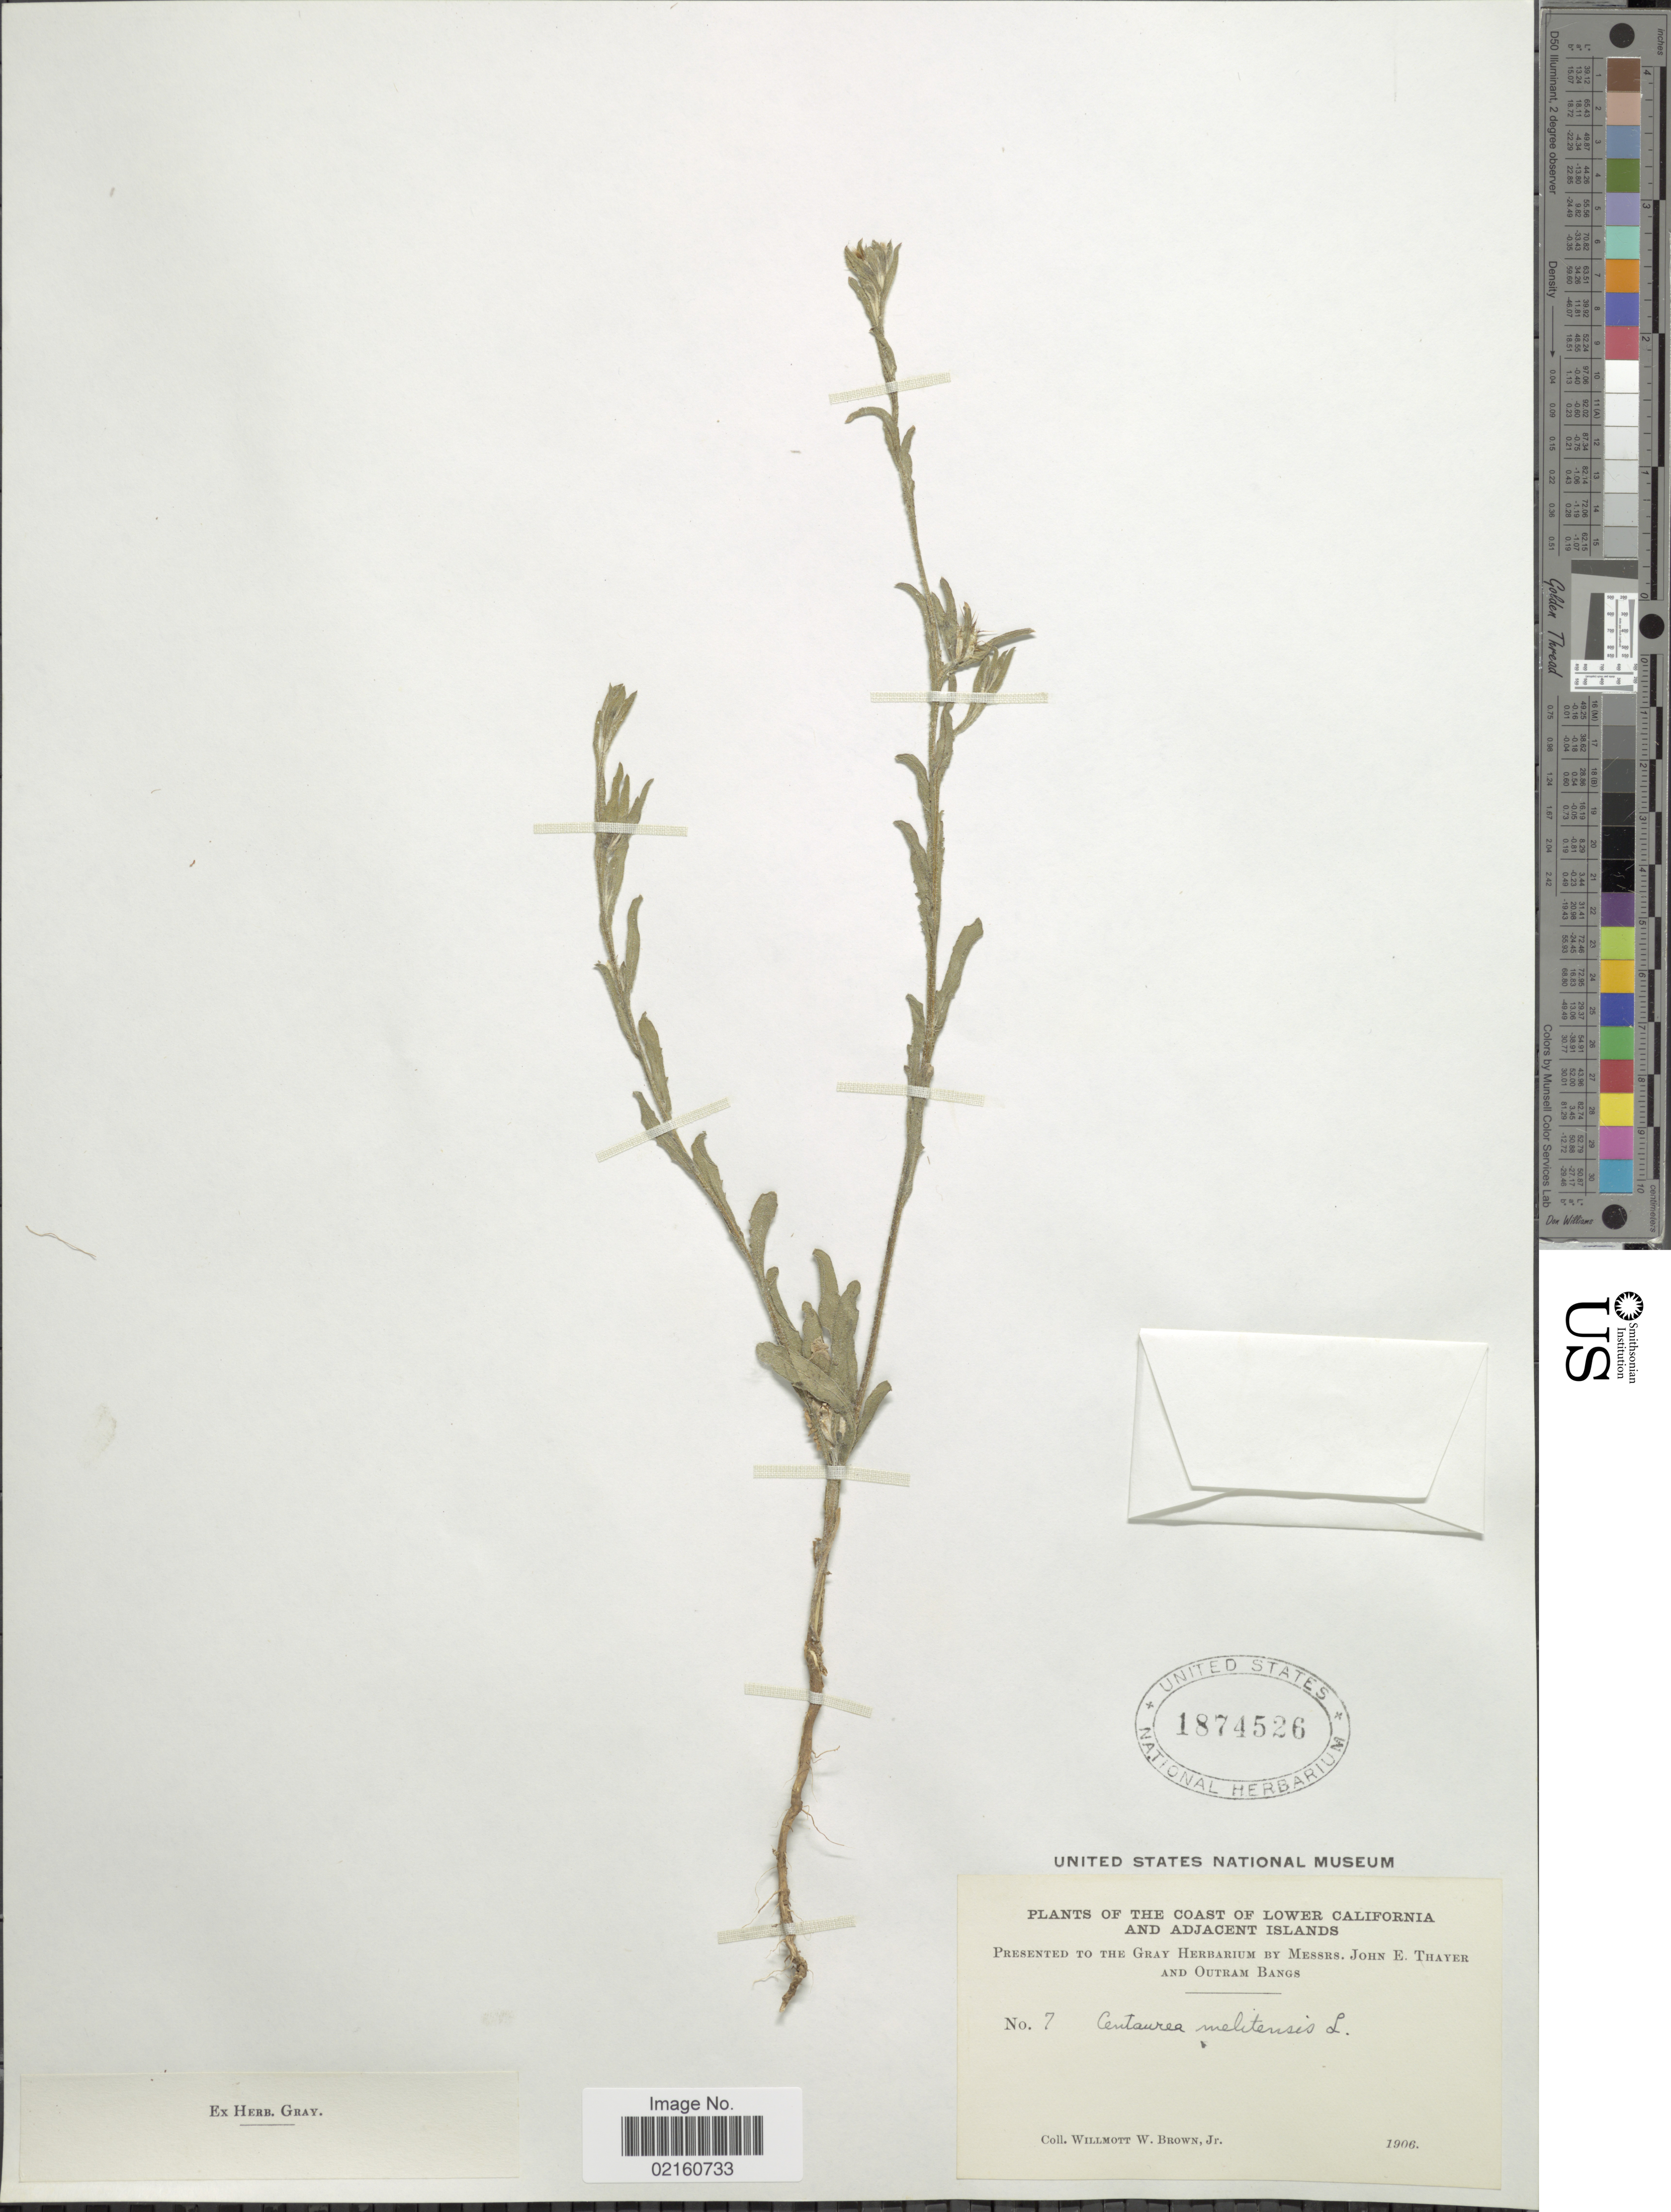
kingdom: Plantae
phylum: Tracheophyta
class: Magnoliopsida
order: Asterales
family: Asteraceae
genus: Centaurea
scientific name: Centaurea melitensis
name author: L.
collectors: W. W. Brown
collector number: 7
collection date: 1906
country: Mexico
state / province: Baja California Norte / Baja California Sur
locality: Coast of Lower California and adjacent Islands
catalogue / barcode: US 1874526